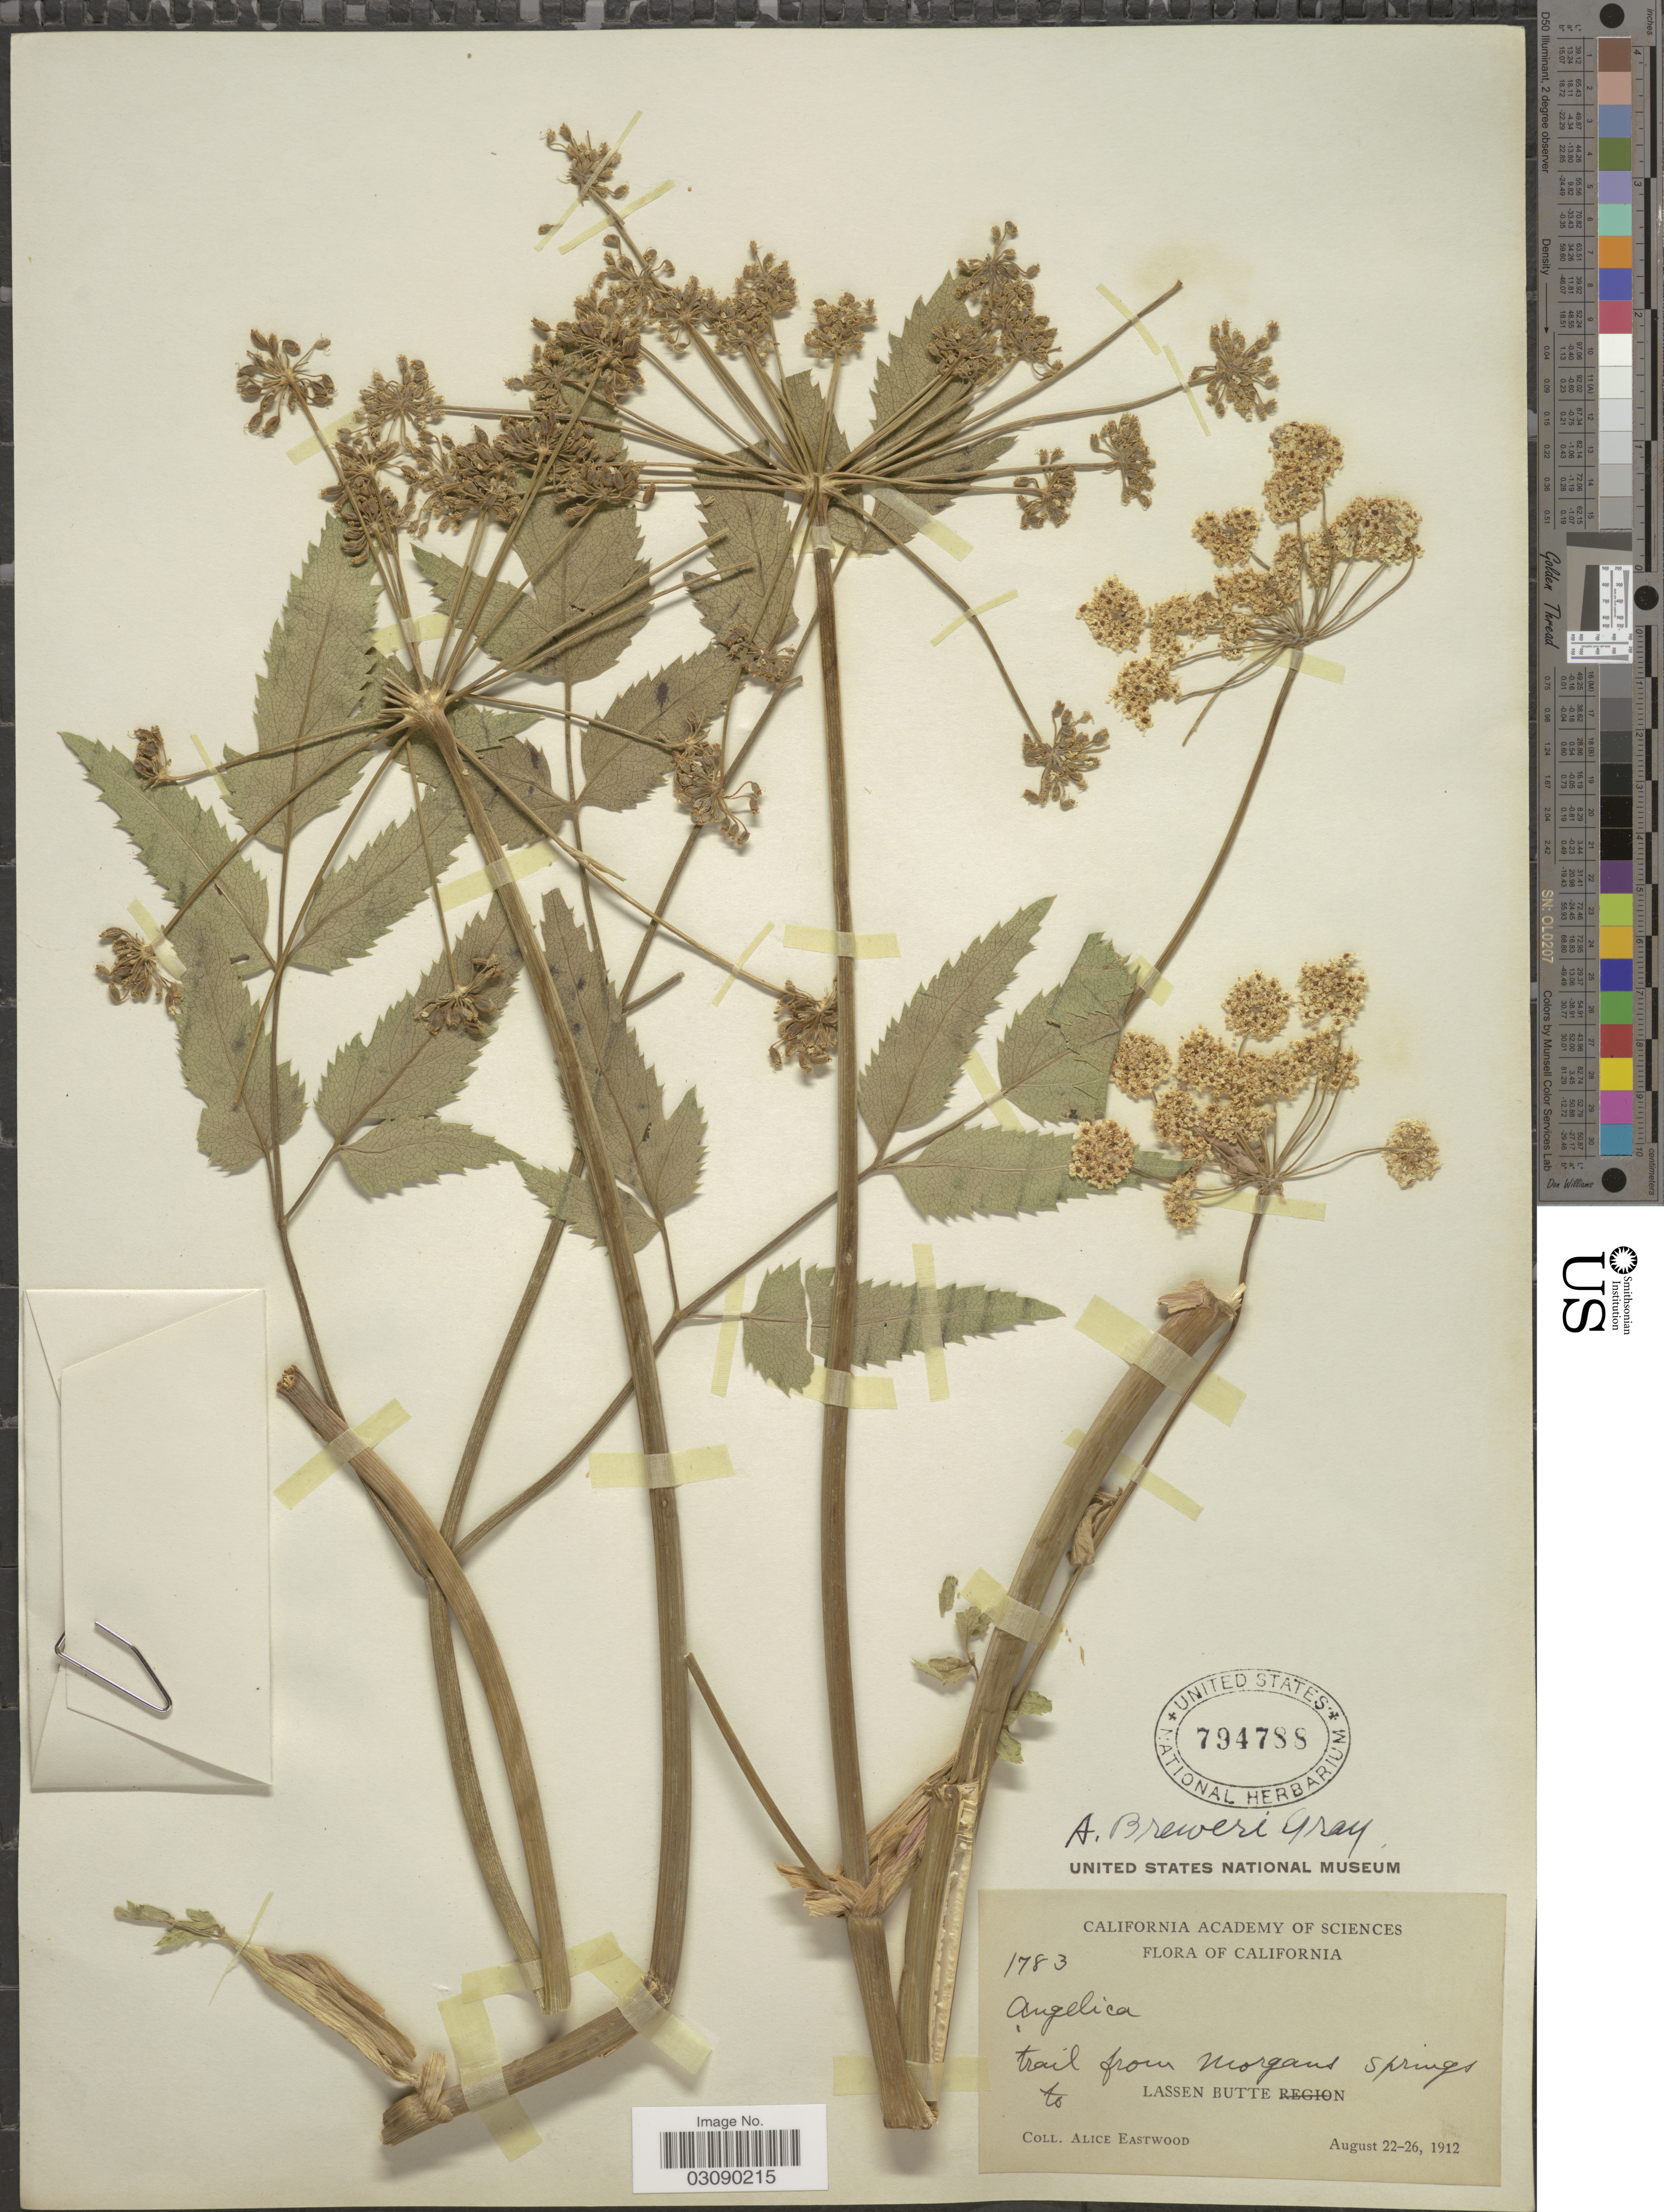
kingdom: Plantae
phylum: Tracheophyta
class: Magnoliopsida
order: Apiales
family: Apiaceae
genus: Angelica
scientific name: Angelica breweri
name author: A. Gray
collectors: A. Eastwood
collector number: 1783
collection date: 1912-08-22/1912-08-26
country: United States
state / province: California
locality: Trail from Morgans Springs to Lassen Butte.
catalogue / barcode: US 794788